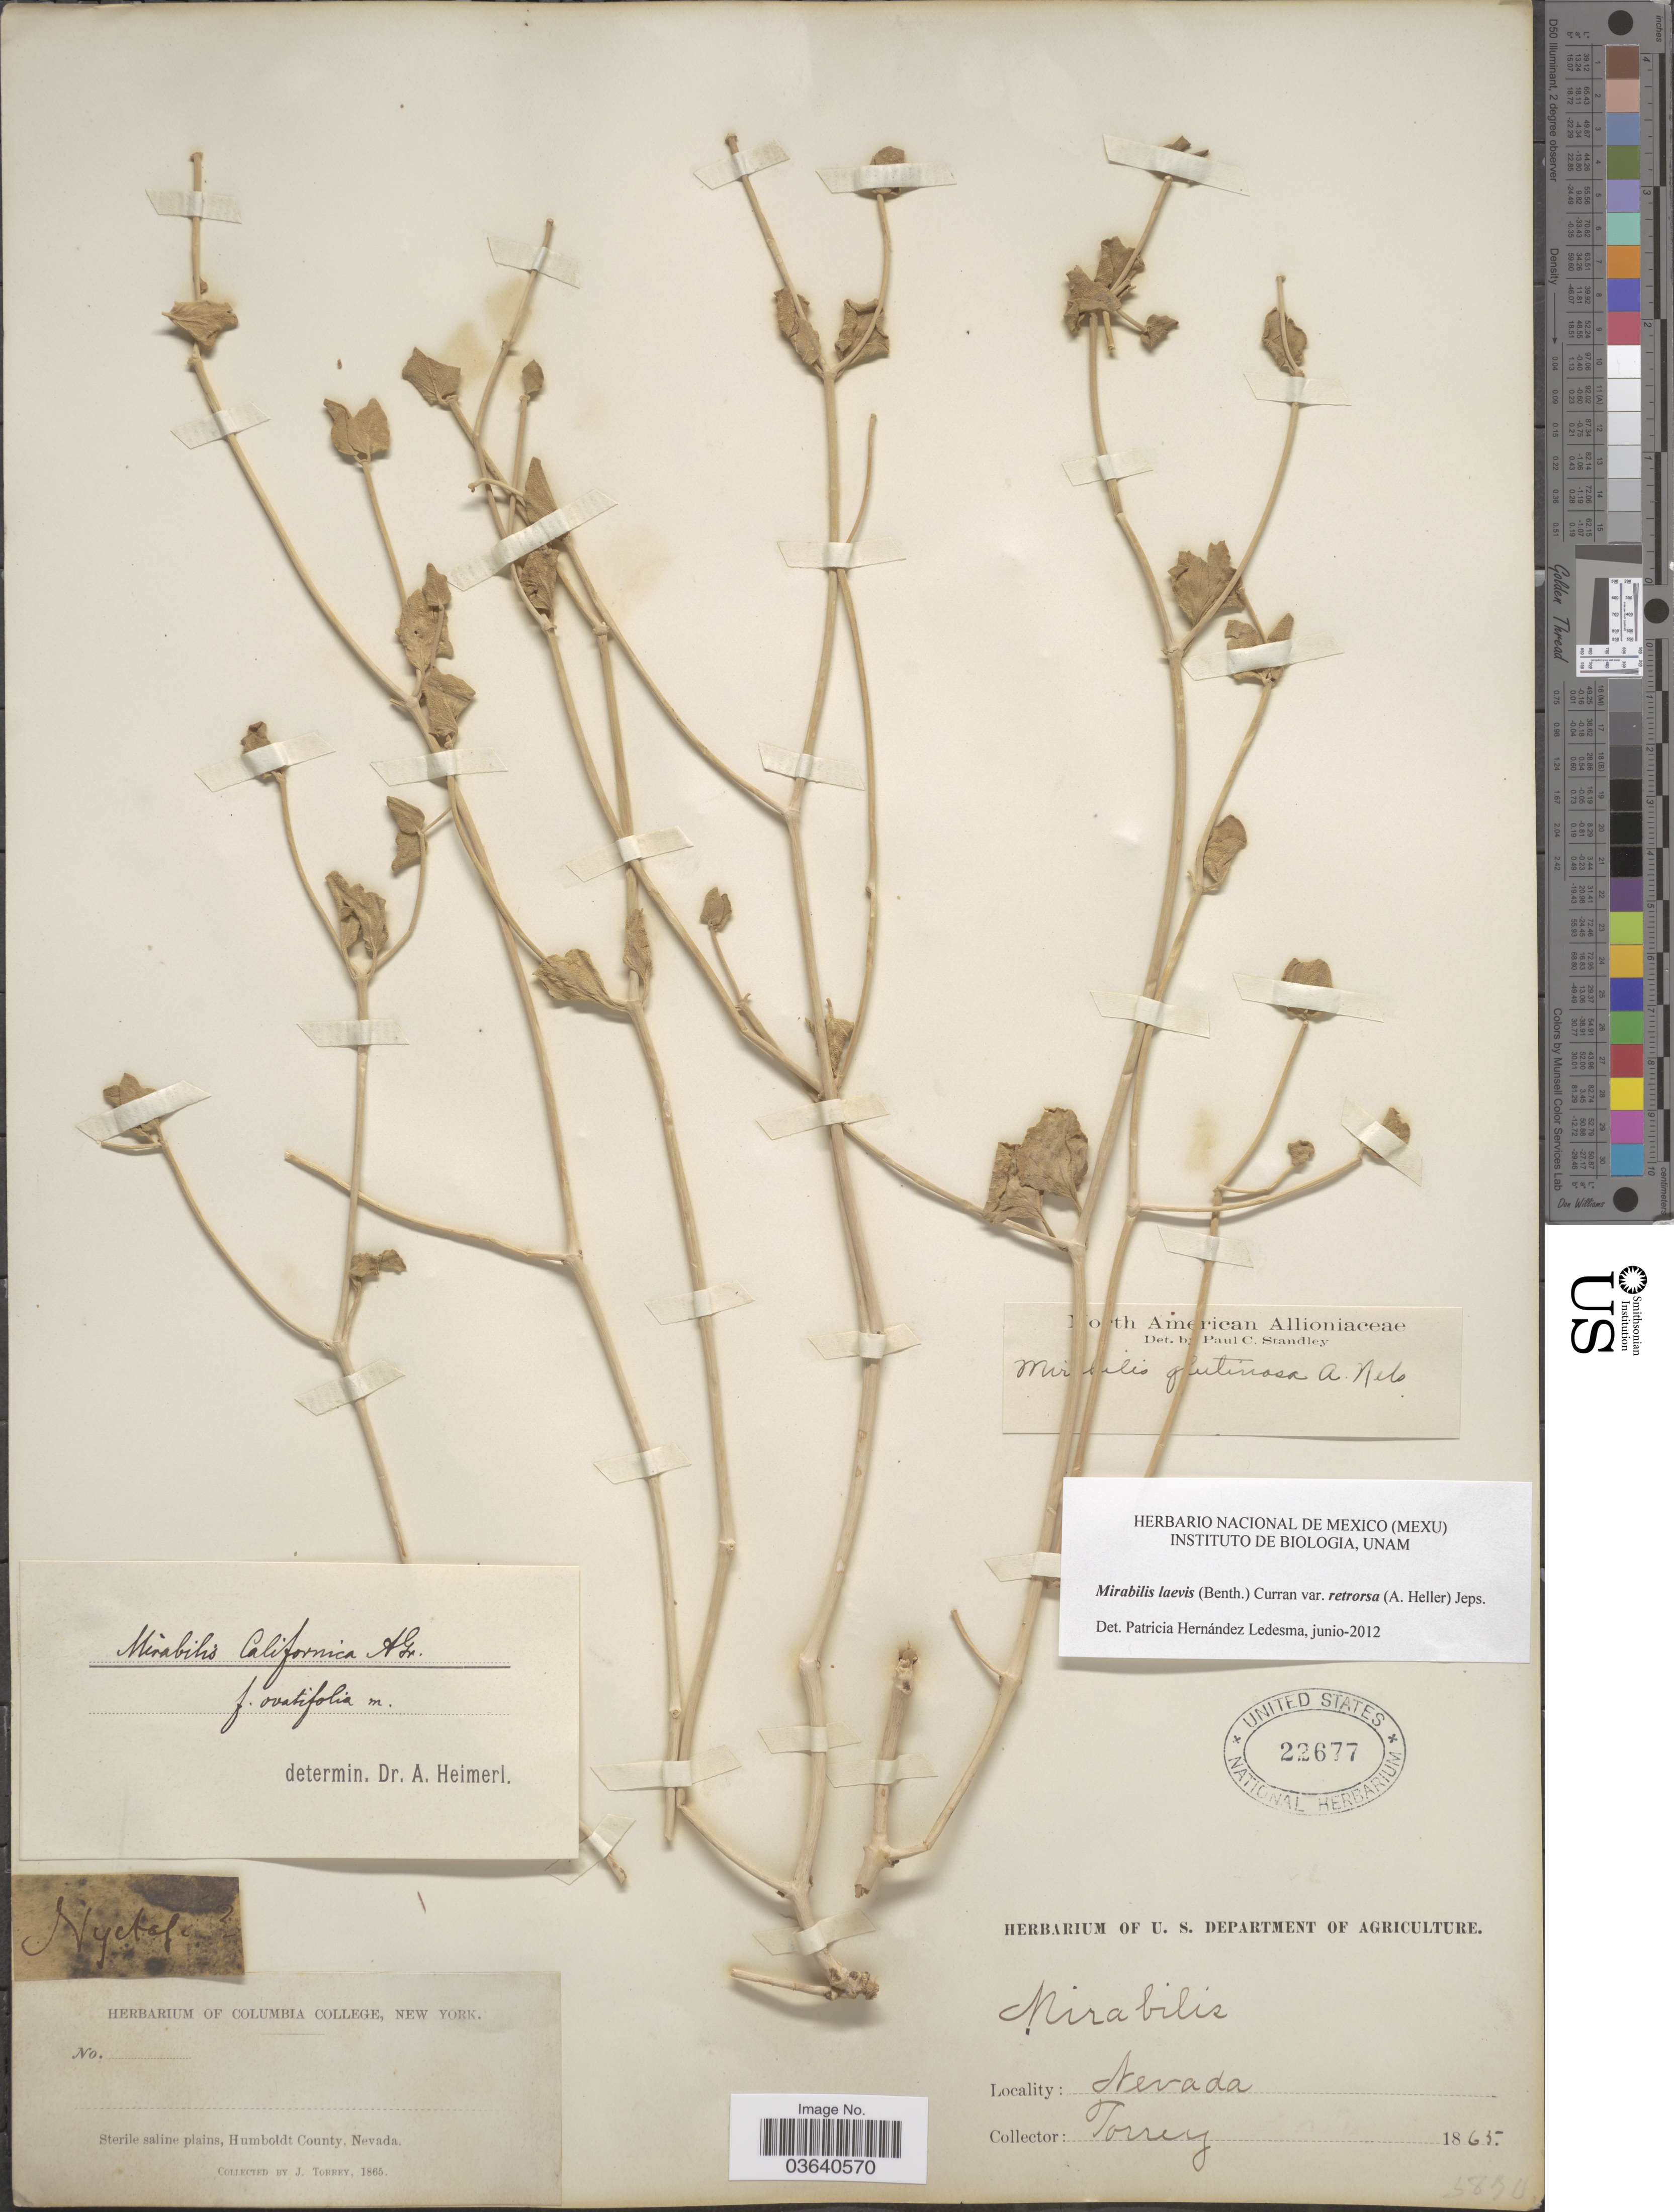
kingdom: Plantae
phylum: Tracheophyta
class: Magnoliopsida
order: Caryophyllales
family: Nyctaginaceae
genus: Mirabilis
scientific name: Mirabilis laevis var. retrorsa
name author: (A. Heller) Jeps.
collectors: J. Torrey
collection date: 1865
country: United States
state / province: Nevada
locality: Sterile saline plains, Humboldt County.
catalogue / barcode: US 22677